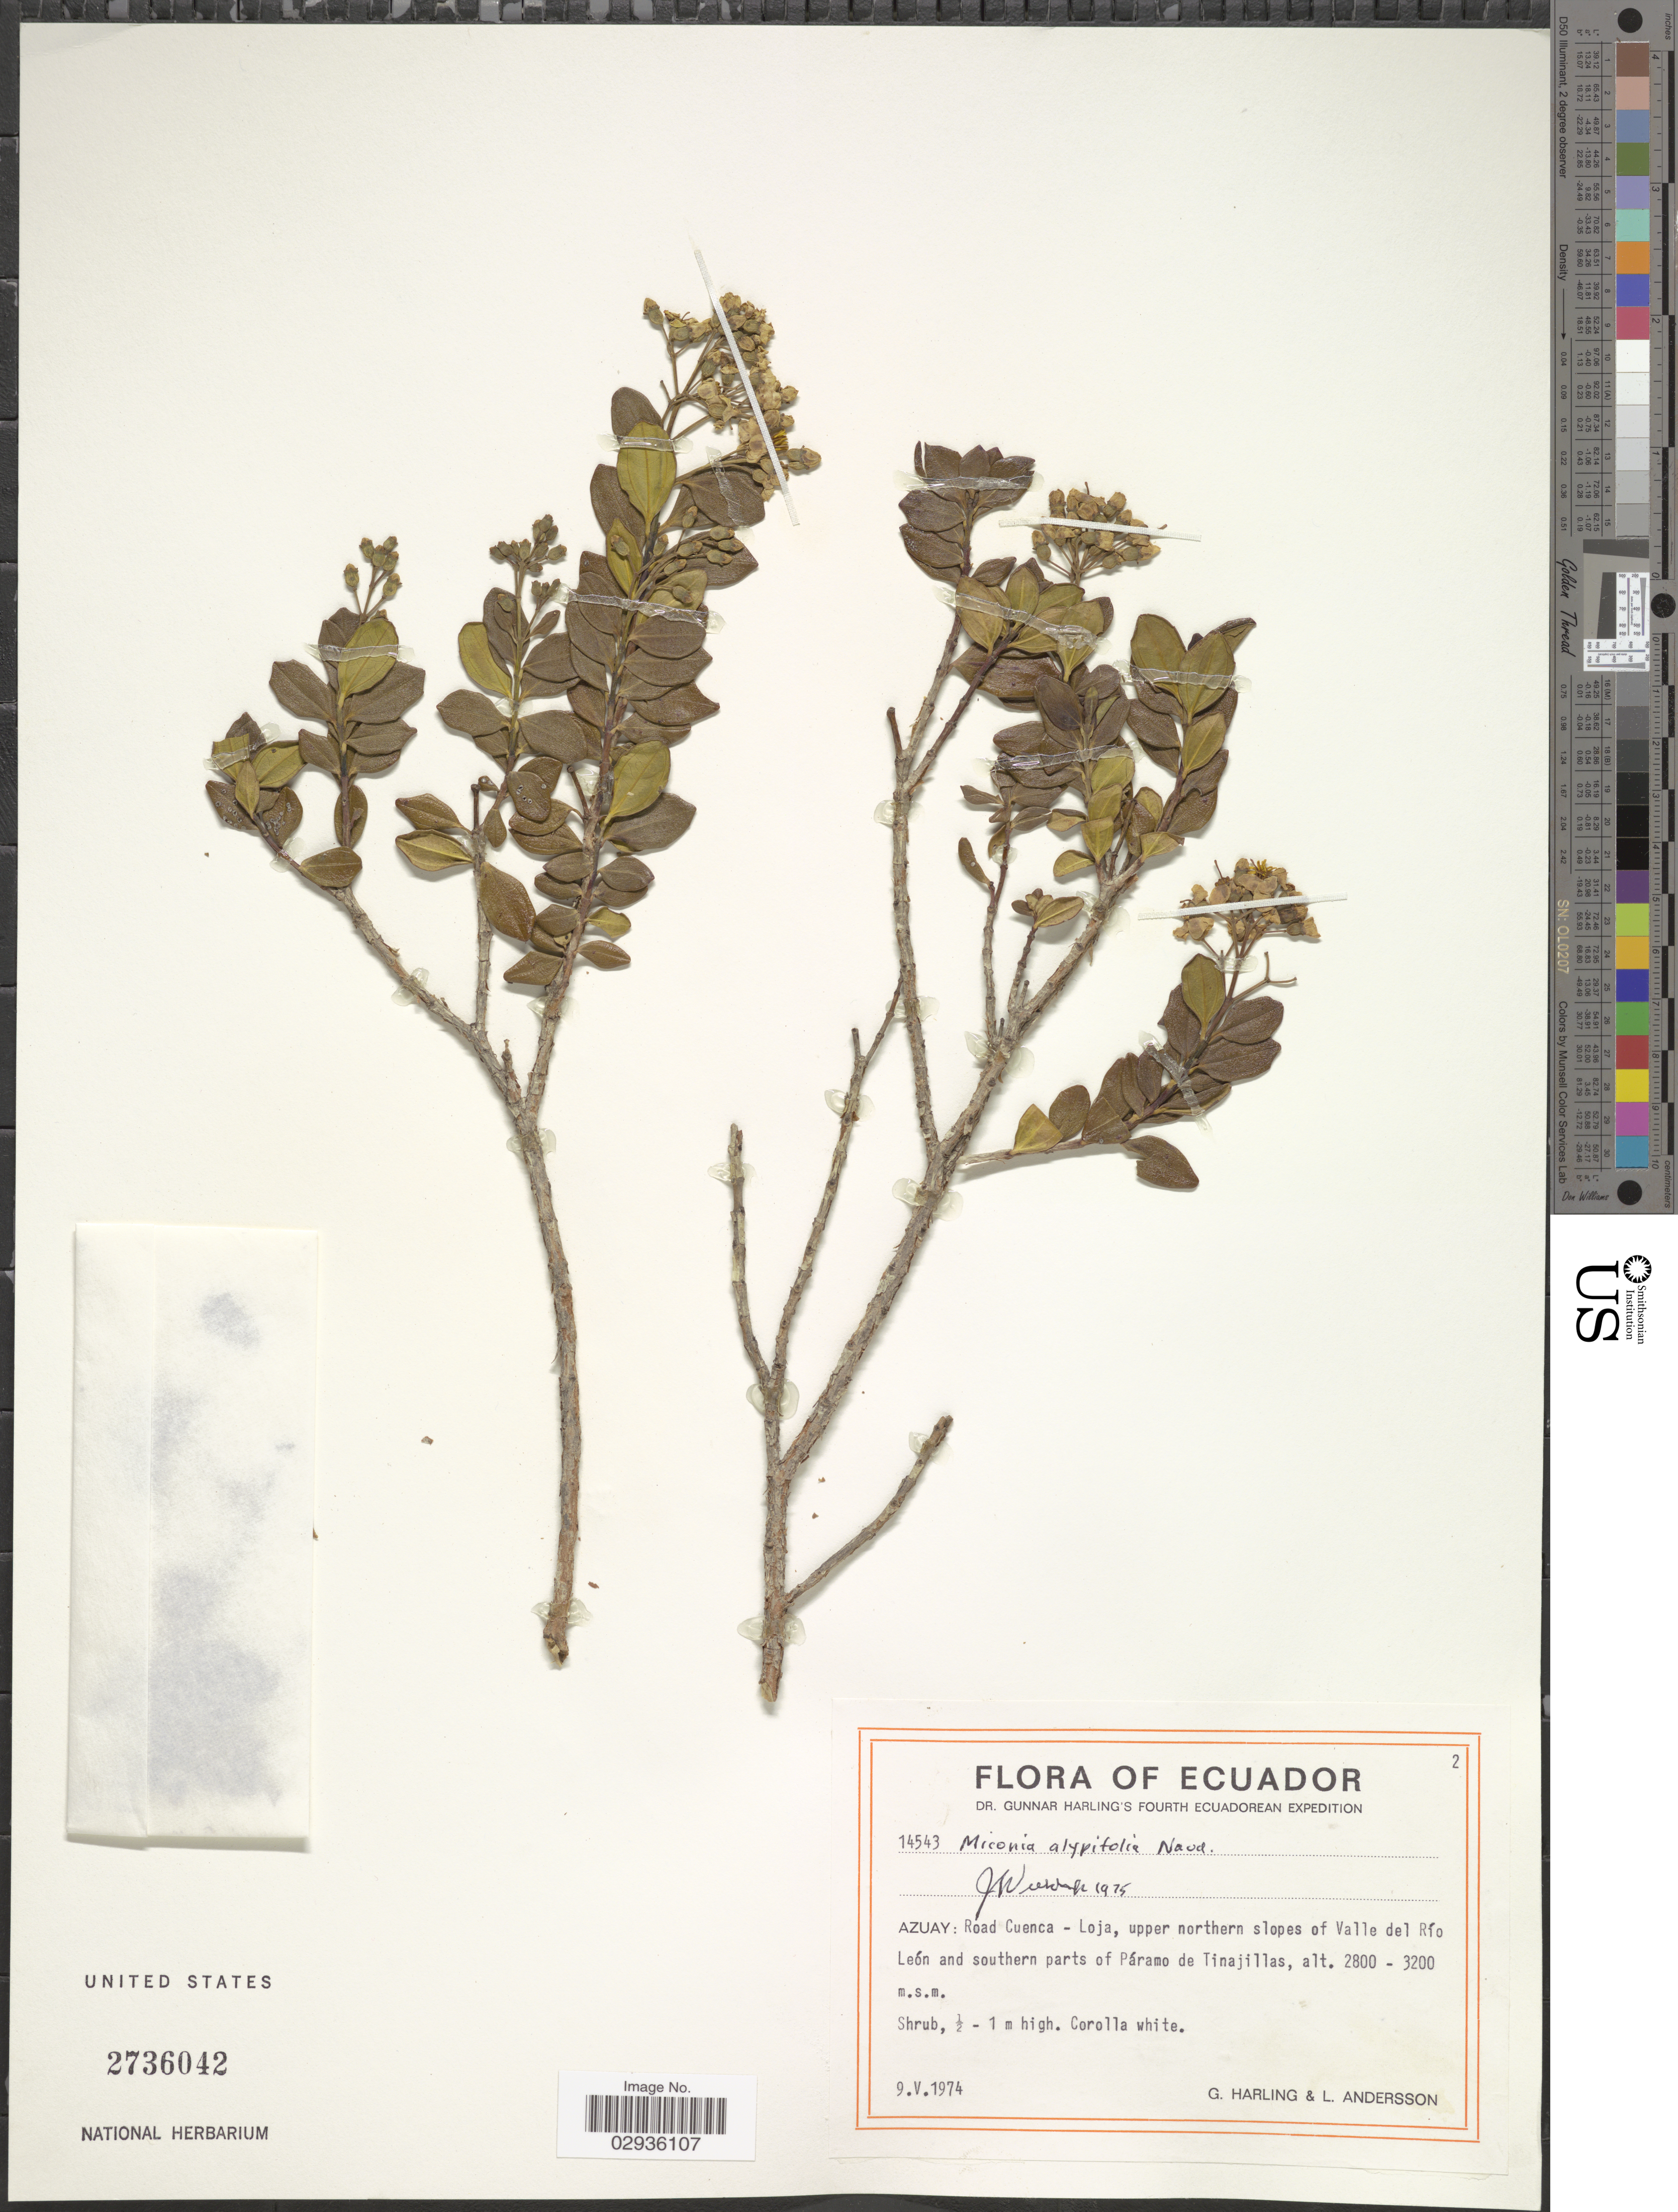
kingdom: Plantae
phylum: Tracheophyta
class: Magnoliopsida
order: Myrtales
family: Melastomataceae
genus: Miconia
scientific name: Miconia alypifolia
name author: Naudin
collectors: G. Harling & L. Andersson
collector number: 14543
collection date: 1974-05-09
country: Ecuador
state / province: Azuay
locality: Road Cuenca - Loja, upper northern slopes of Valle del Río León and southern parts of Páramo de Tinajillas.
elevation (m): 2800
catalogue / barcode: US 2736042